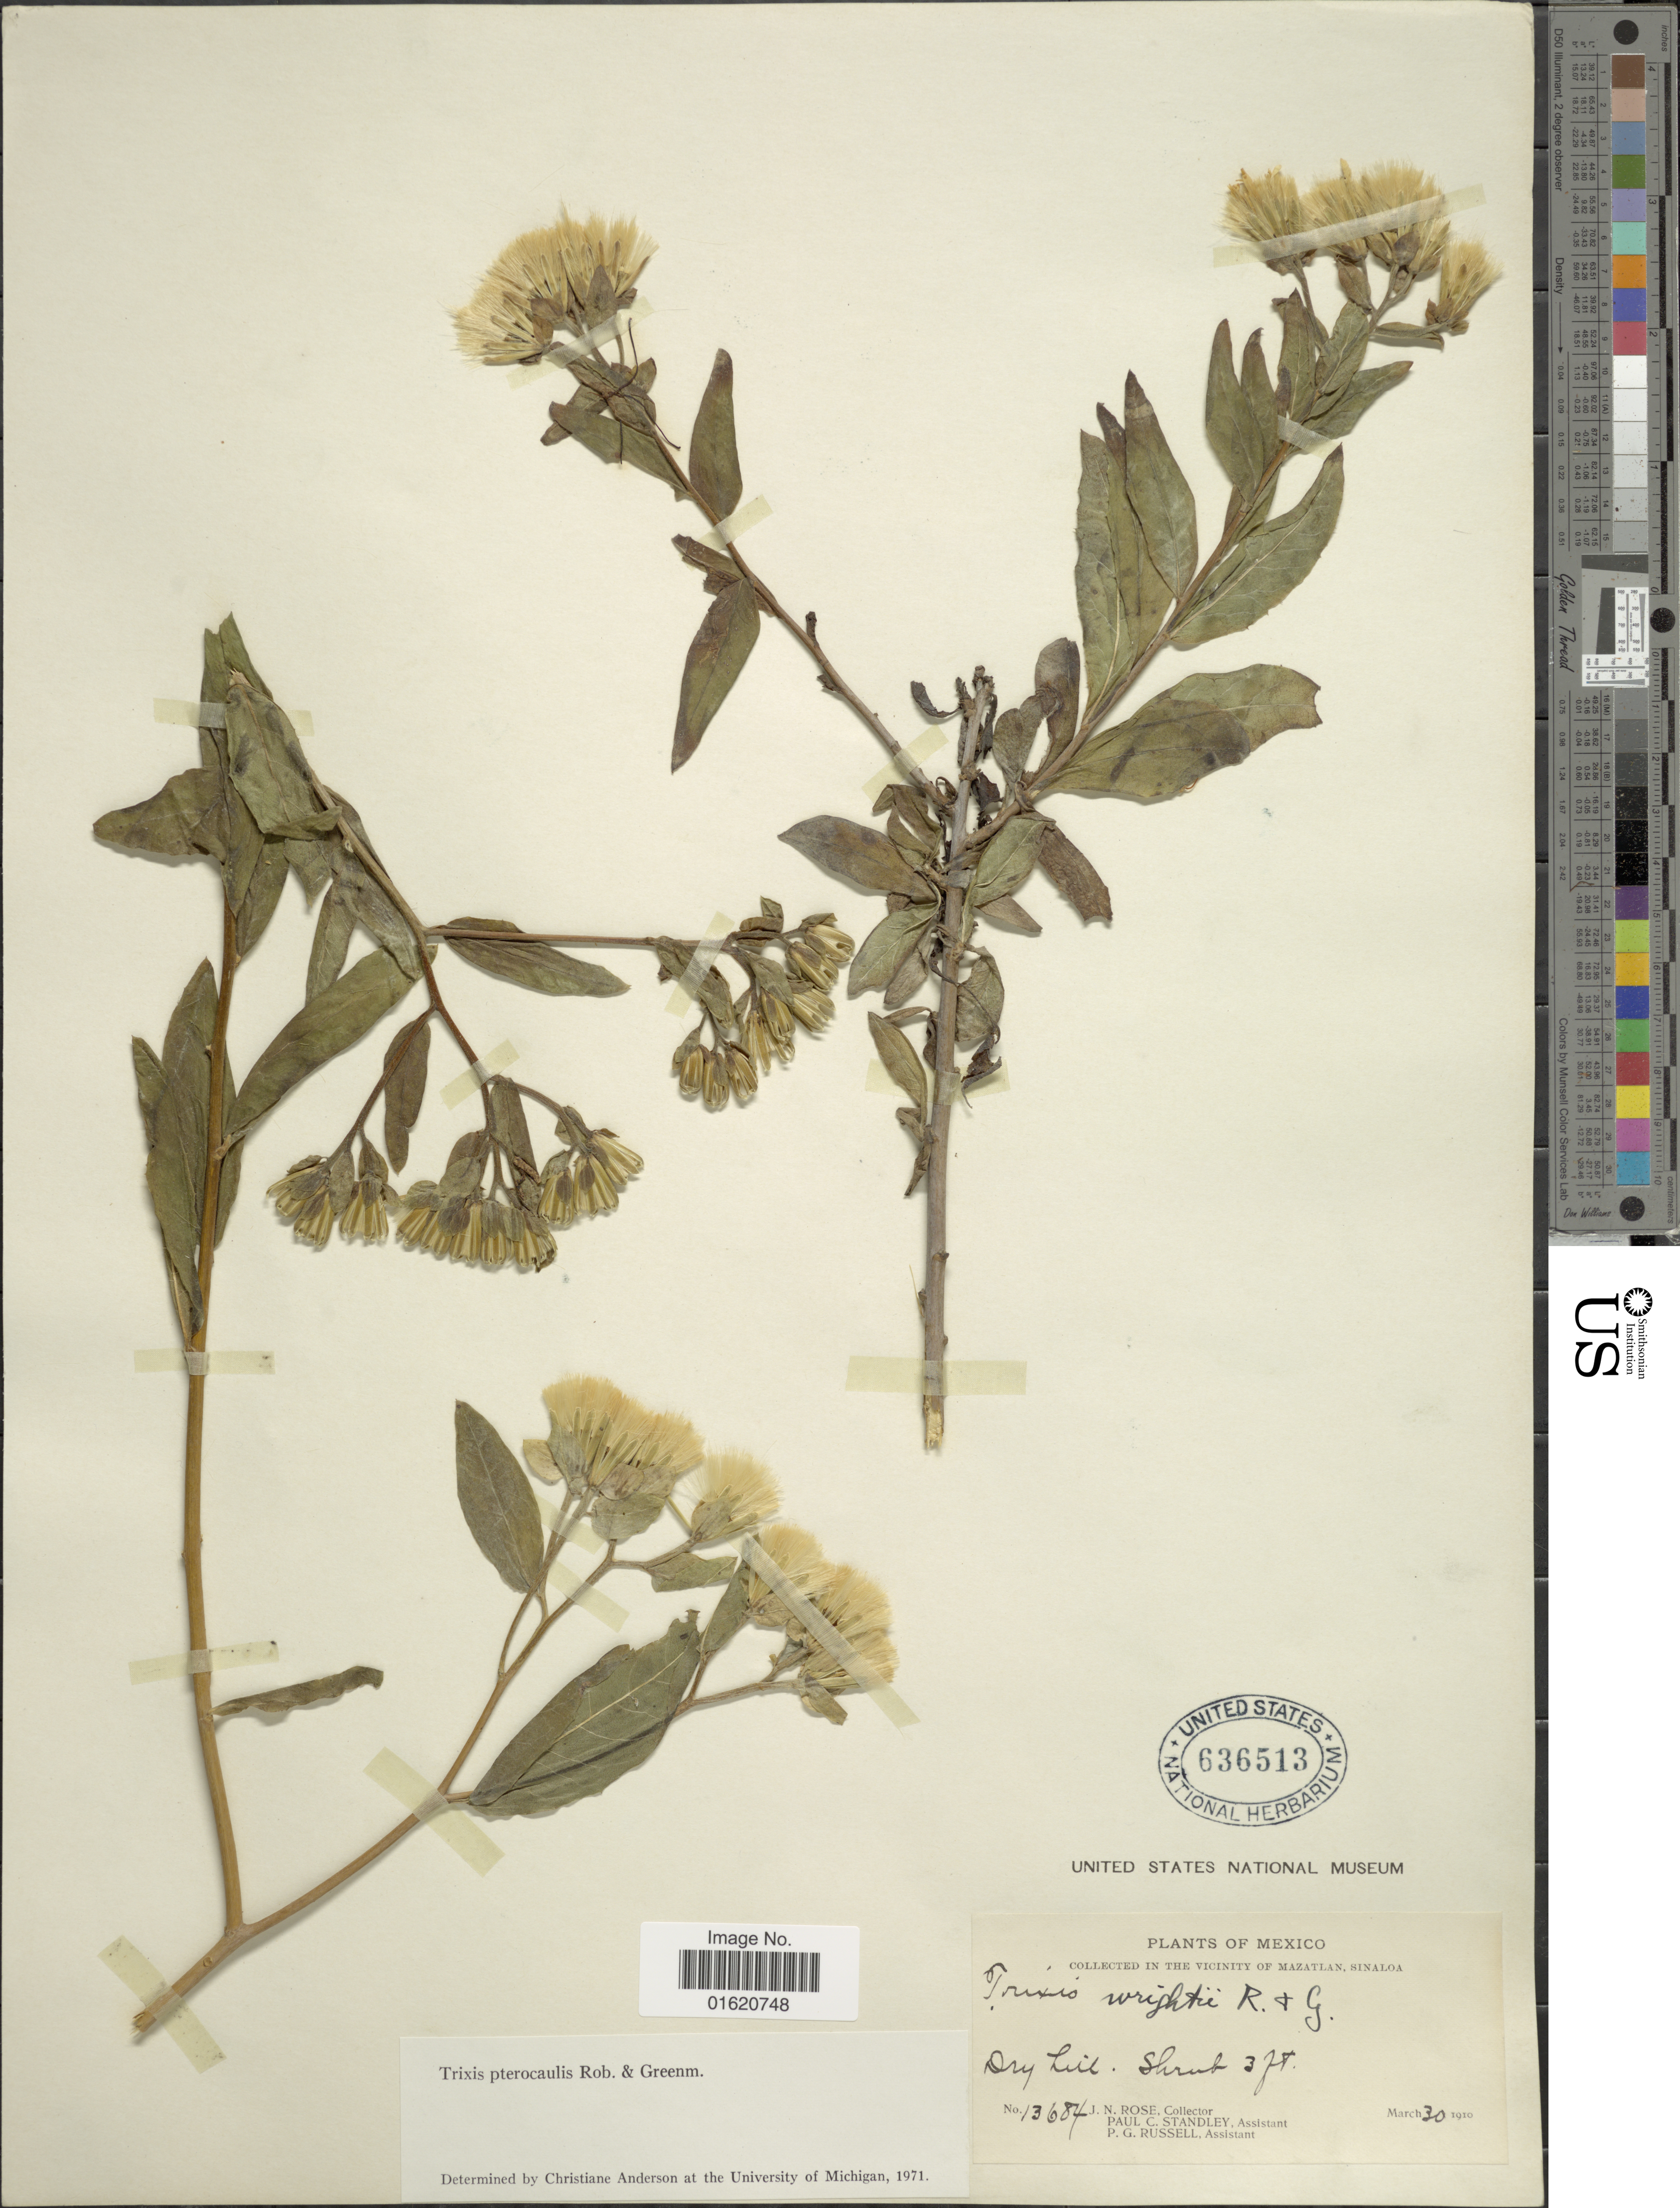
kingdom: Plantae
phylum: Tracheophyta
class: Magnoliopsida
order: Asterales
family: Asteraceae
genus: Trixis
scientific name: Trixis pterocaulis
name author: B.L. Rob. & Greenm.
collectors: J. N. Rose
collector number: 13684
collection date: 1910-03-30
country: Mexico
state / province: Sinaloa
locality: Vicinity of Mazatlan, dry hill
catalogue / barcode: US 636513